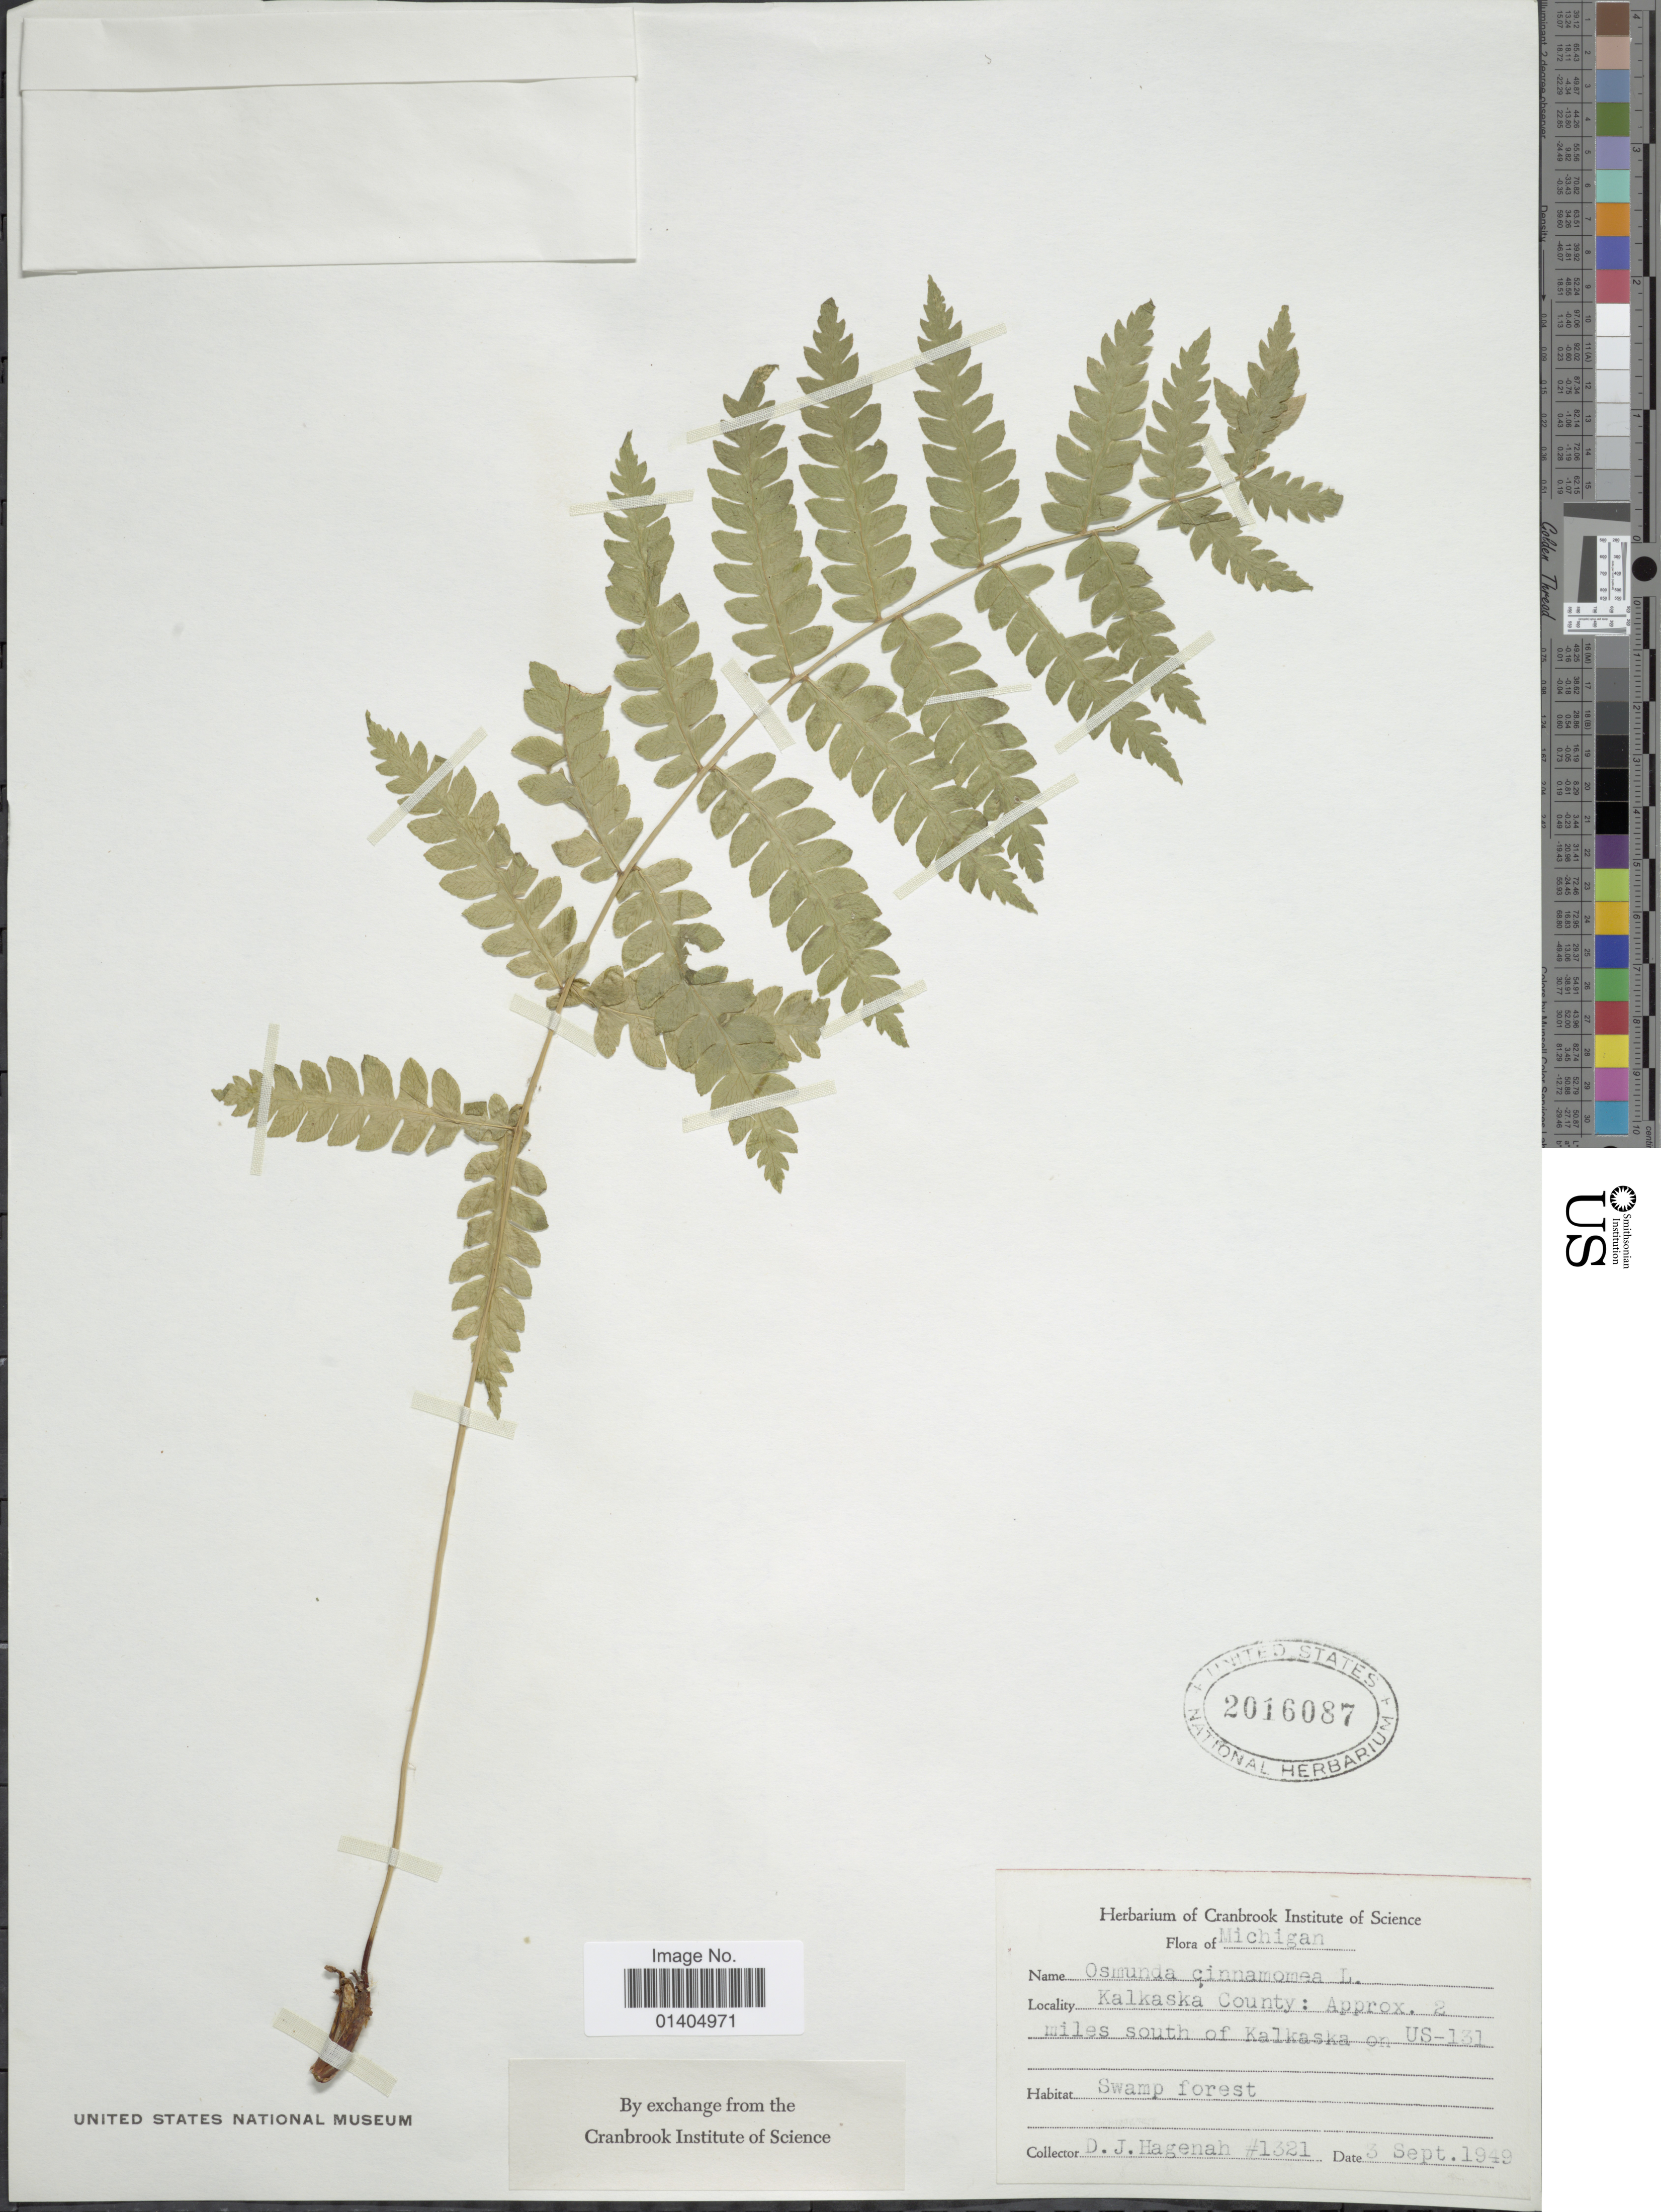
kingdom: Plantae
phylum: Tracheophyta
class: Polypodiopsida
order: Osmundales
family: Osmundaceae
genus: Osmundastrum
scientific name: Osmundastrum cinnamomeum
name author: (L.) C. Presl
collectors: D. Hagenah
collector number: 1321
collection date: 1949-09-03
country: United States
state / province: Michigan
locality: Kalkaska County: Approx. 2 miles south of Kalkaska on US-131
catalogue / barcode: US 2016087